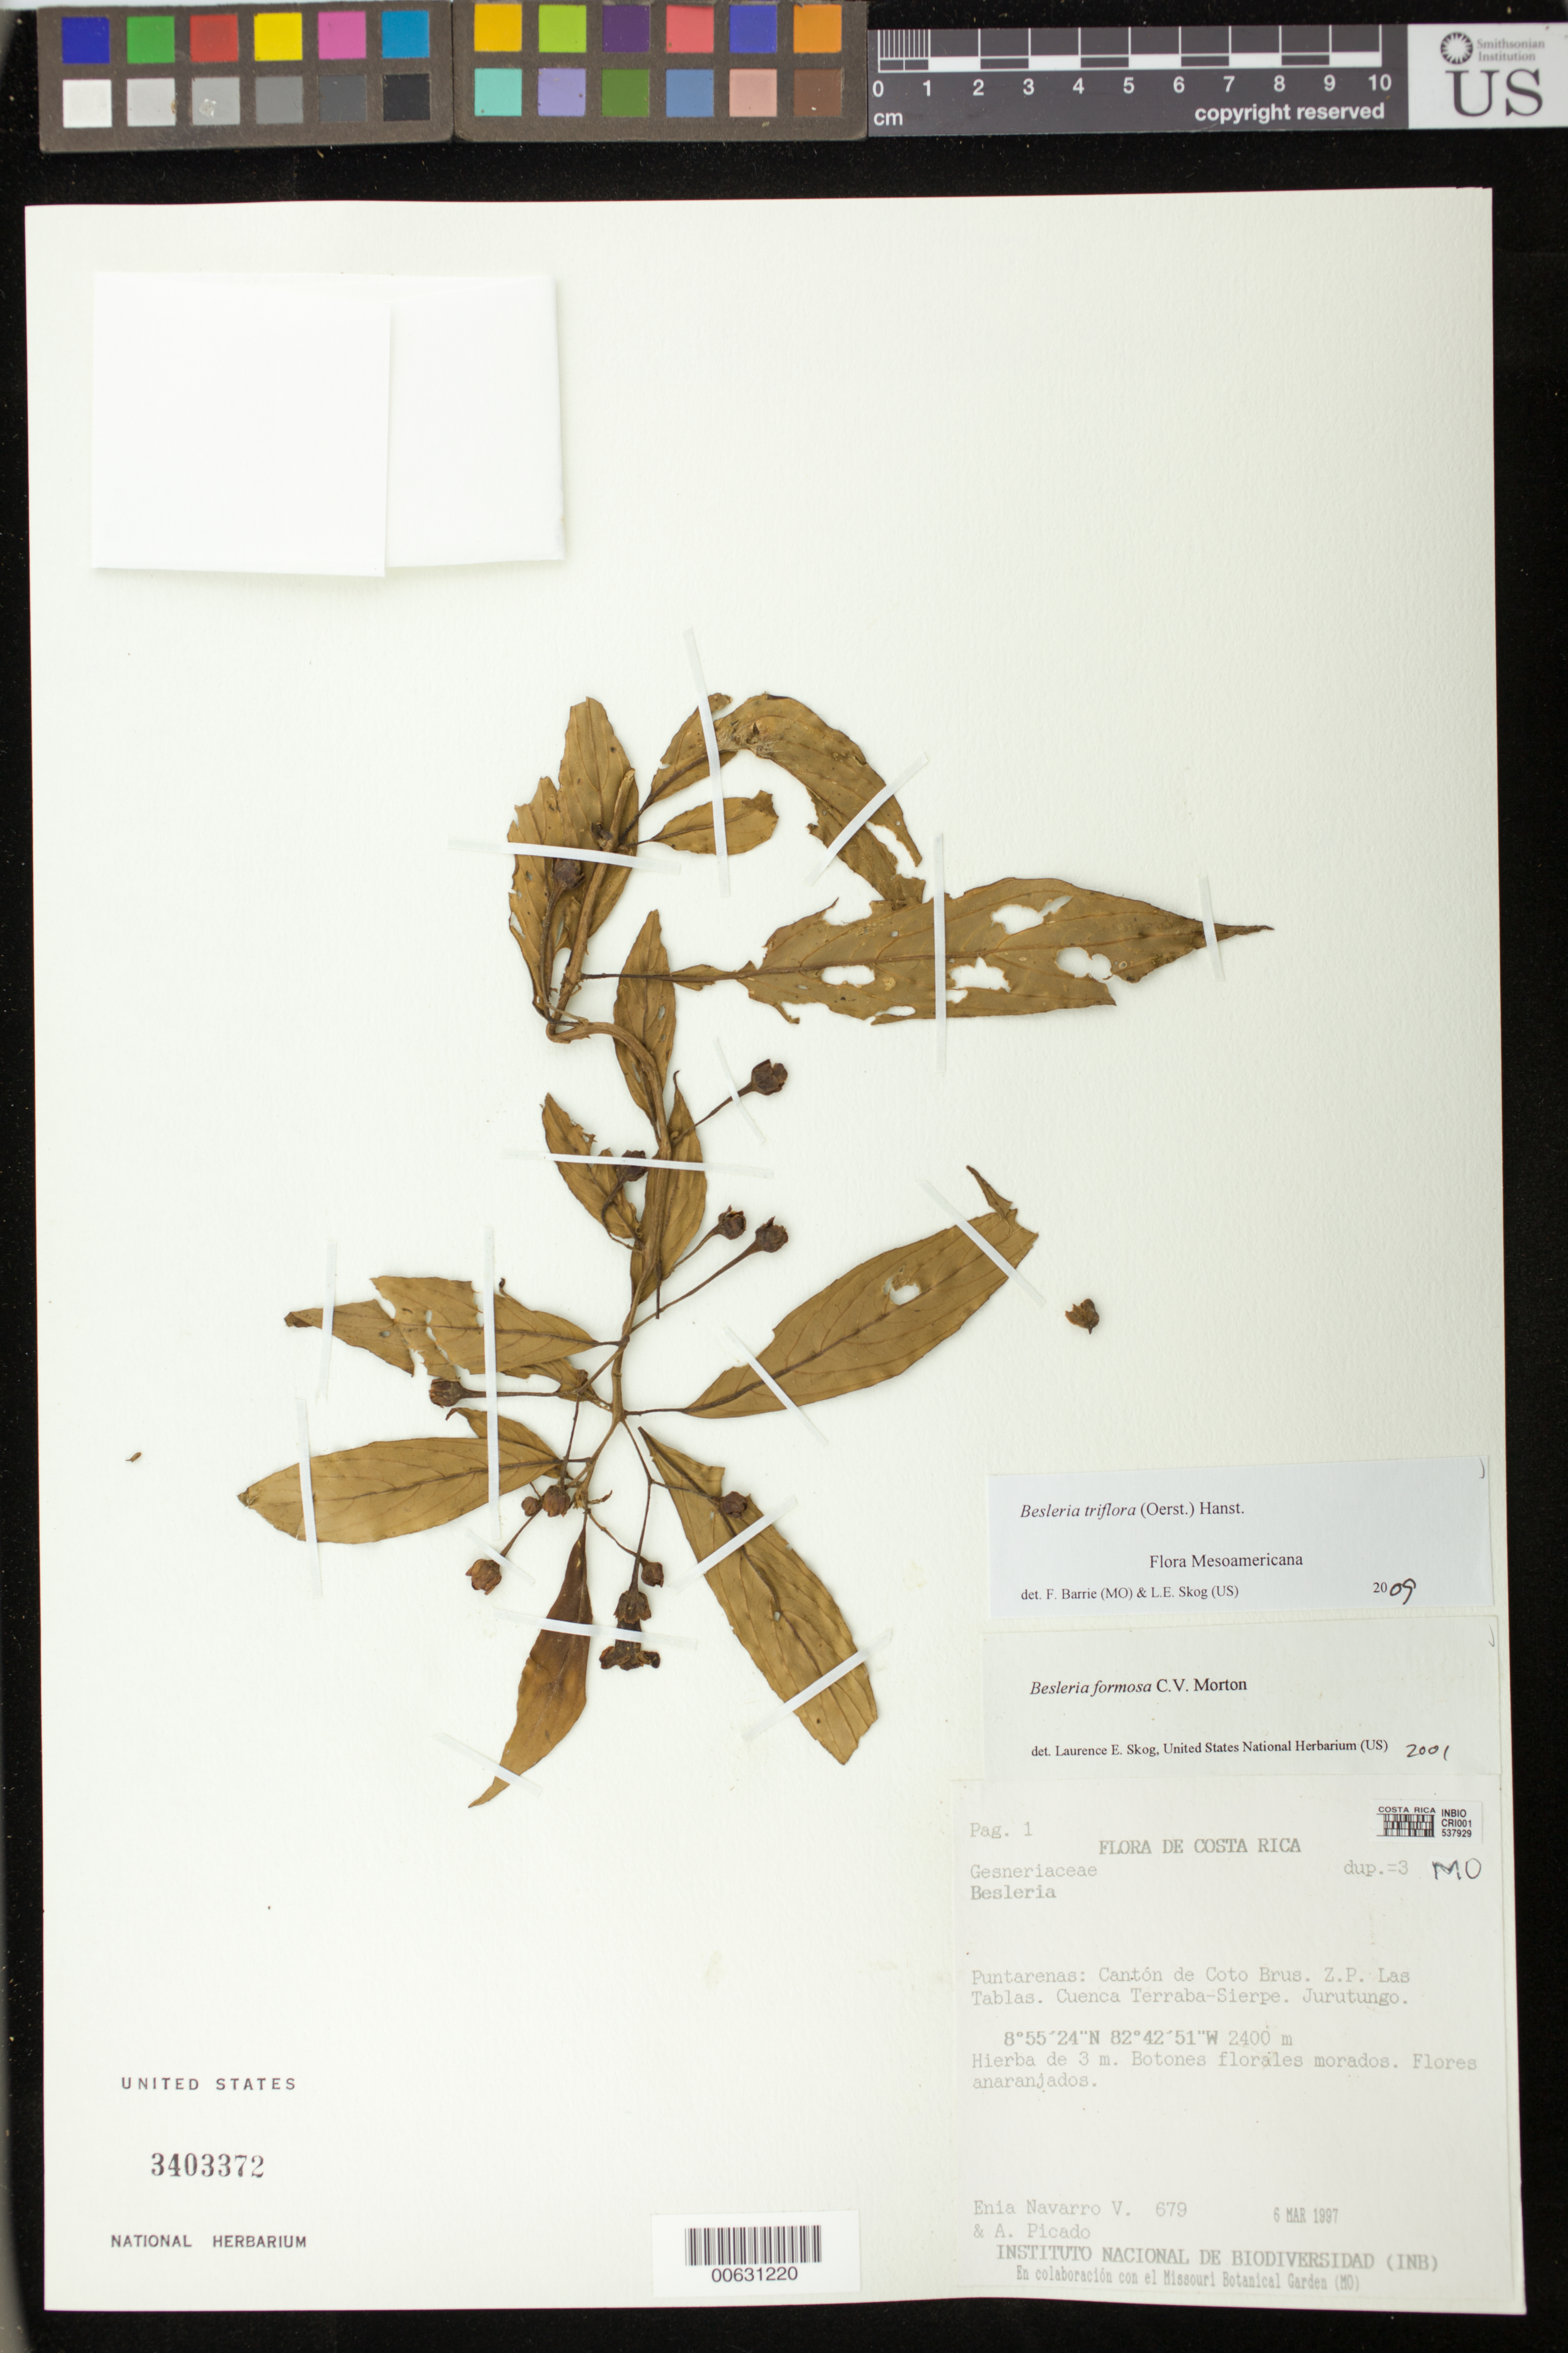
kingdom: Plantae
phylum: Tracheophyta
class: Magnoliopsida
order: Lamiales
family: Gesneriaceae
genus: Besleria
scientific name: Besleria triflora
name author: (Oerst.) Hanst.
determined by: Barrie, F. R.; Skog, Laurence E.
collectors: E. Navarro & A. Picado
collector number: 679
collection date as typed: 06 Mar 1997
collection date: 1997-03-06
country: Costa Rica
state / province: Puntarenas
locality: Cantón de Coto Brus, Z.P. Las Tablas, Cuenca Terraba-Sierpe, Jurutungo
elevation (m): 2400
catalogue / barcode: US 3403372